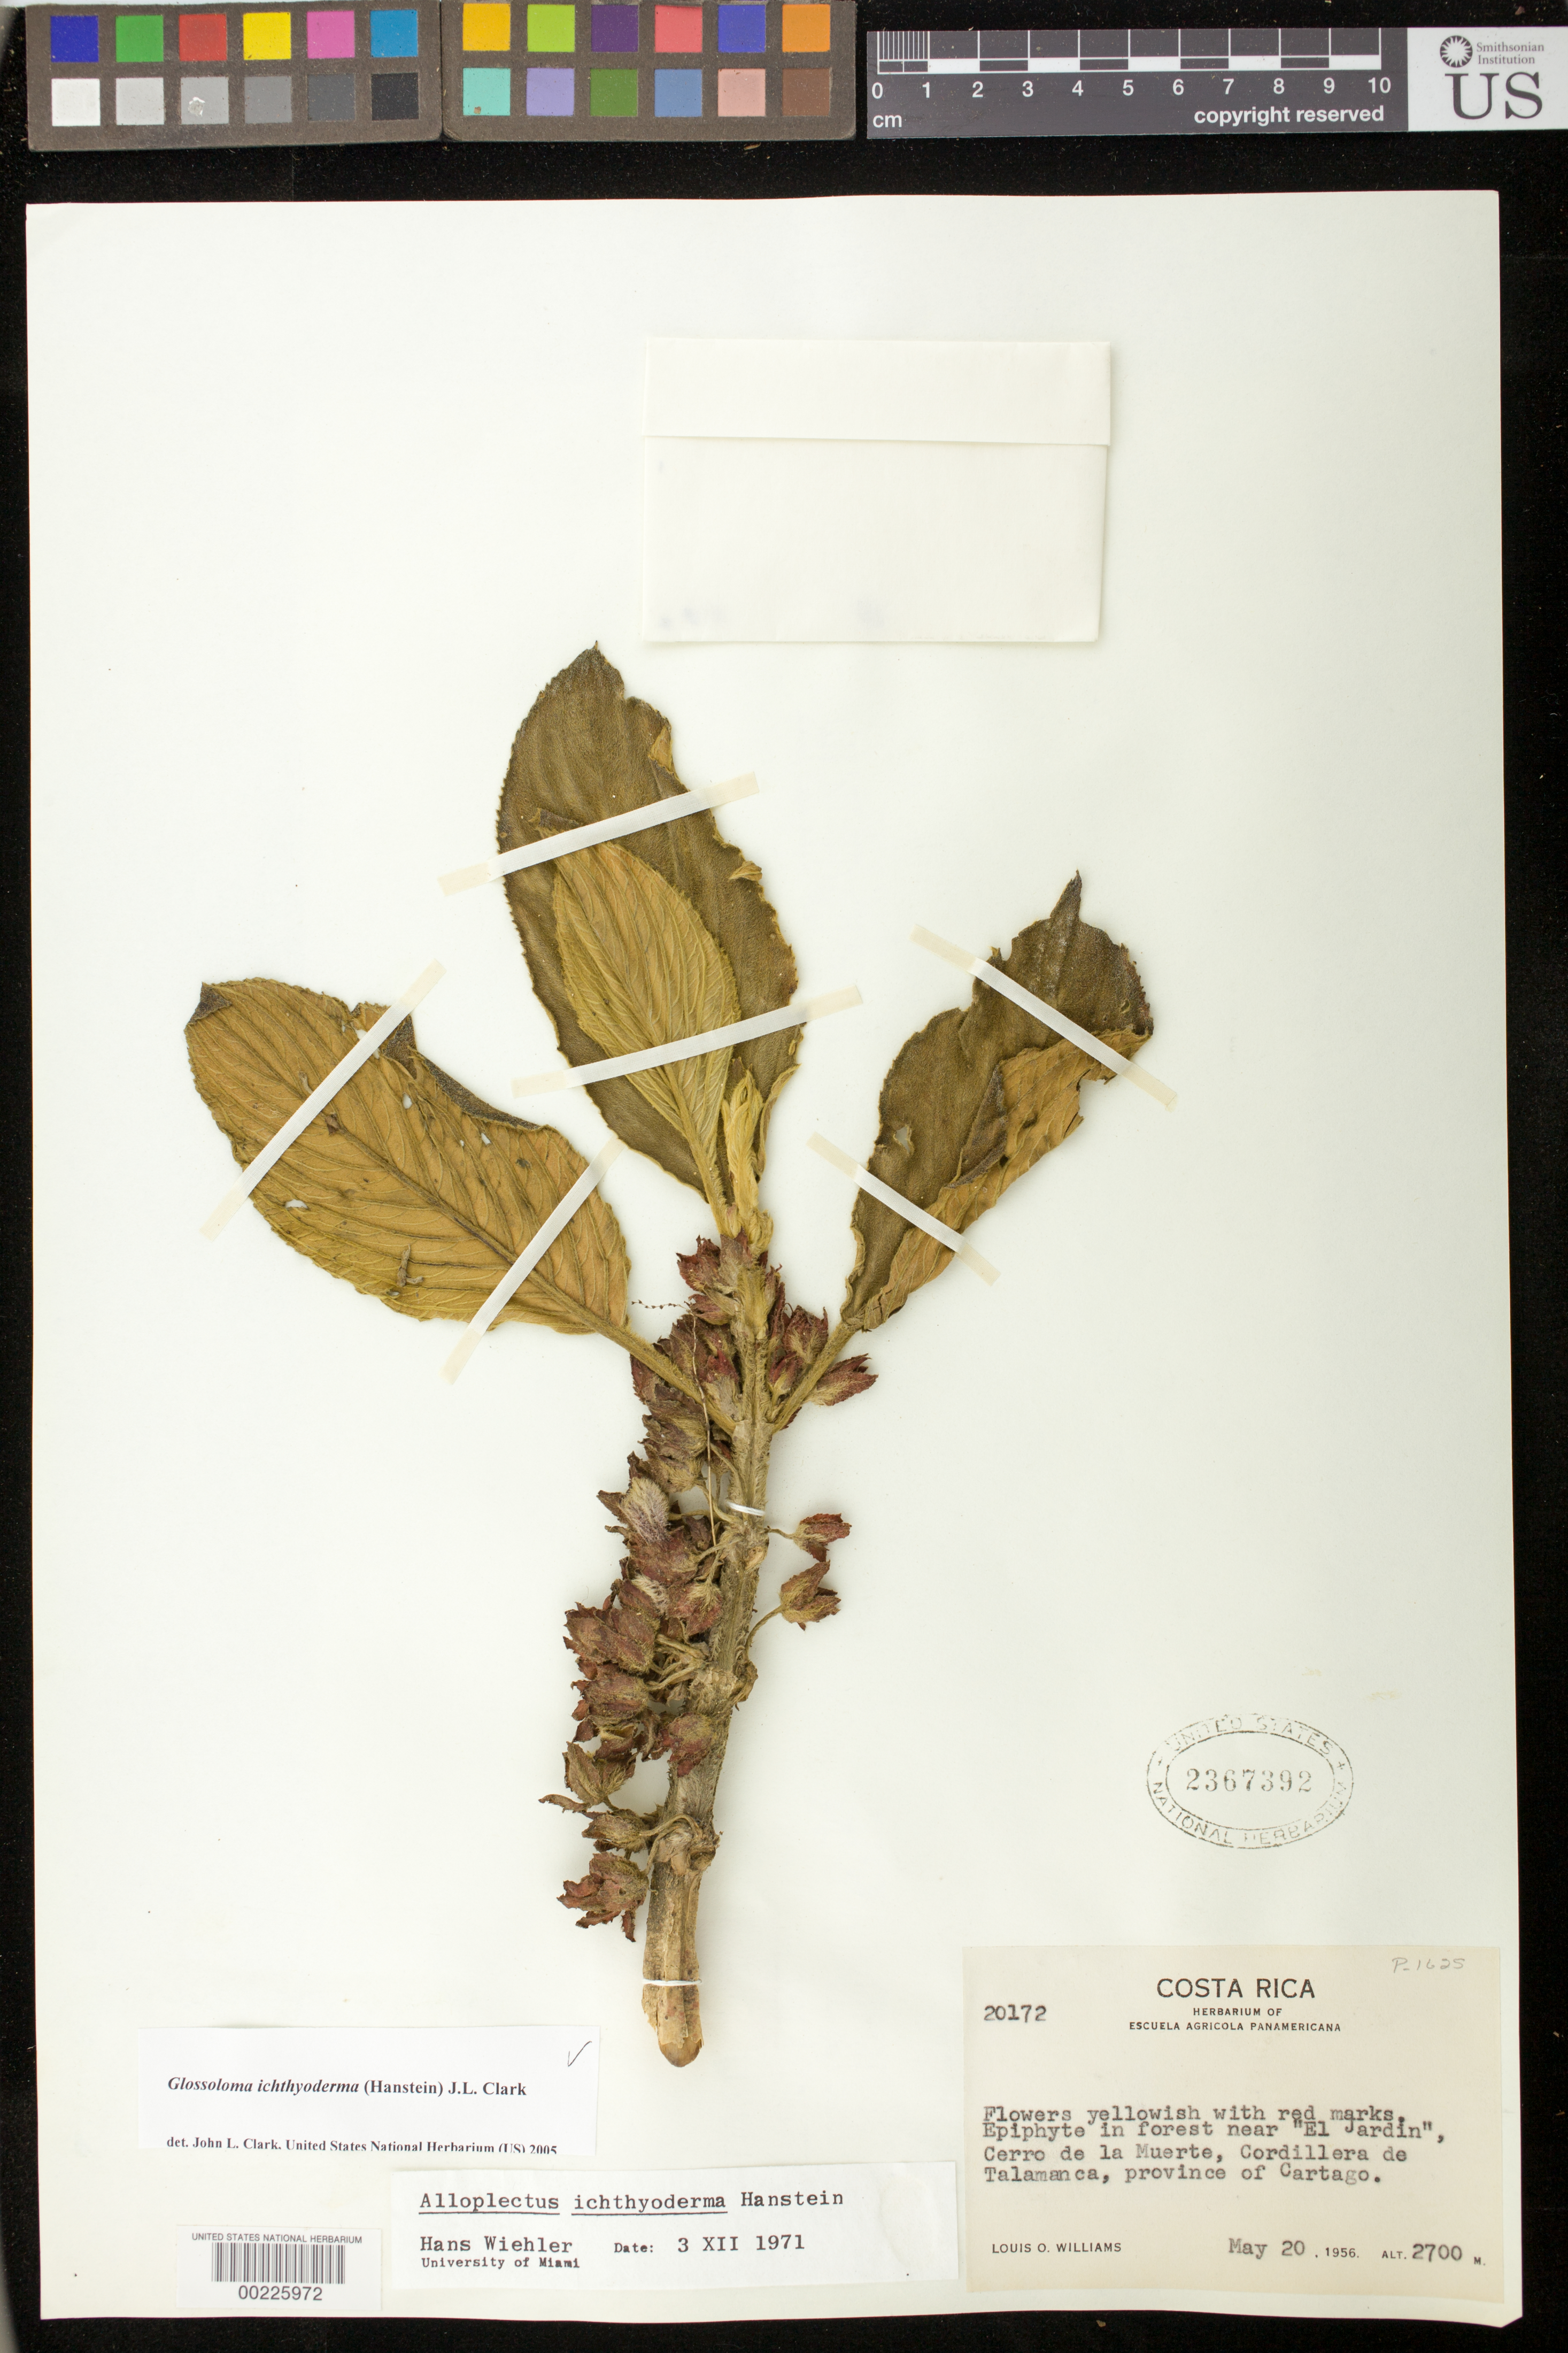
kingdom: Plantae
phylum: Tracheophyta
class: Magnoliopsida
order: Lamiales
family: Gesneriaceae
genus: Glossoloma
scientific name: Glossoloma ichthyoderma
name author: (Hanst.) J.L. Clark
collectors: L. O. Williams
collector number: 20172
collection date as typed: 20 May 1956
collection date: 1956-05-20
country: Costa Rica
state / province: Cartago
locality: Near "El Jardin", Cerro de La Muerte, Cordillera de Talamanca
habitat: Forest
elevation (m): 2700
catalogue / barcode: US 2367392